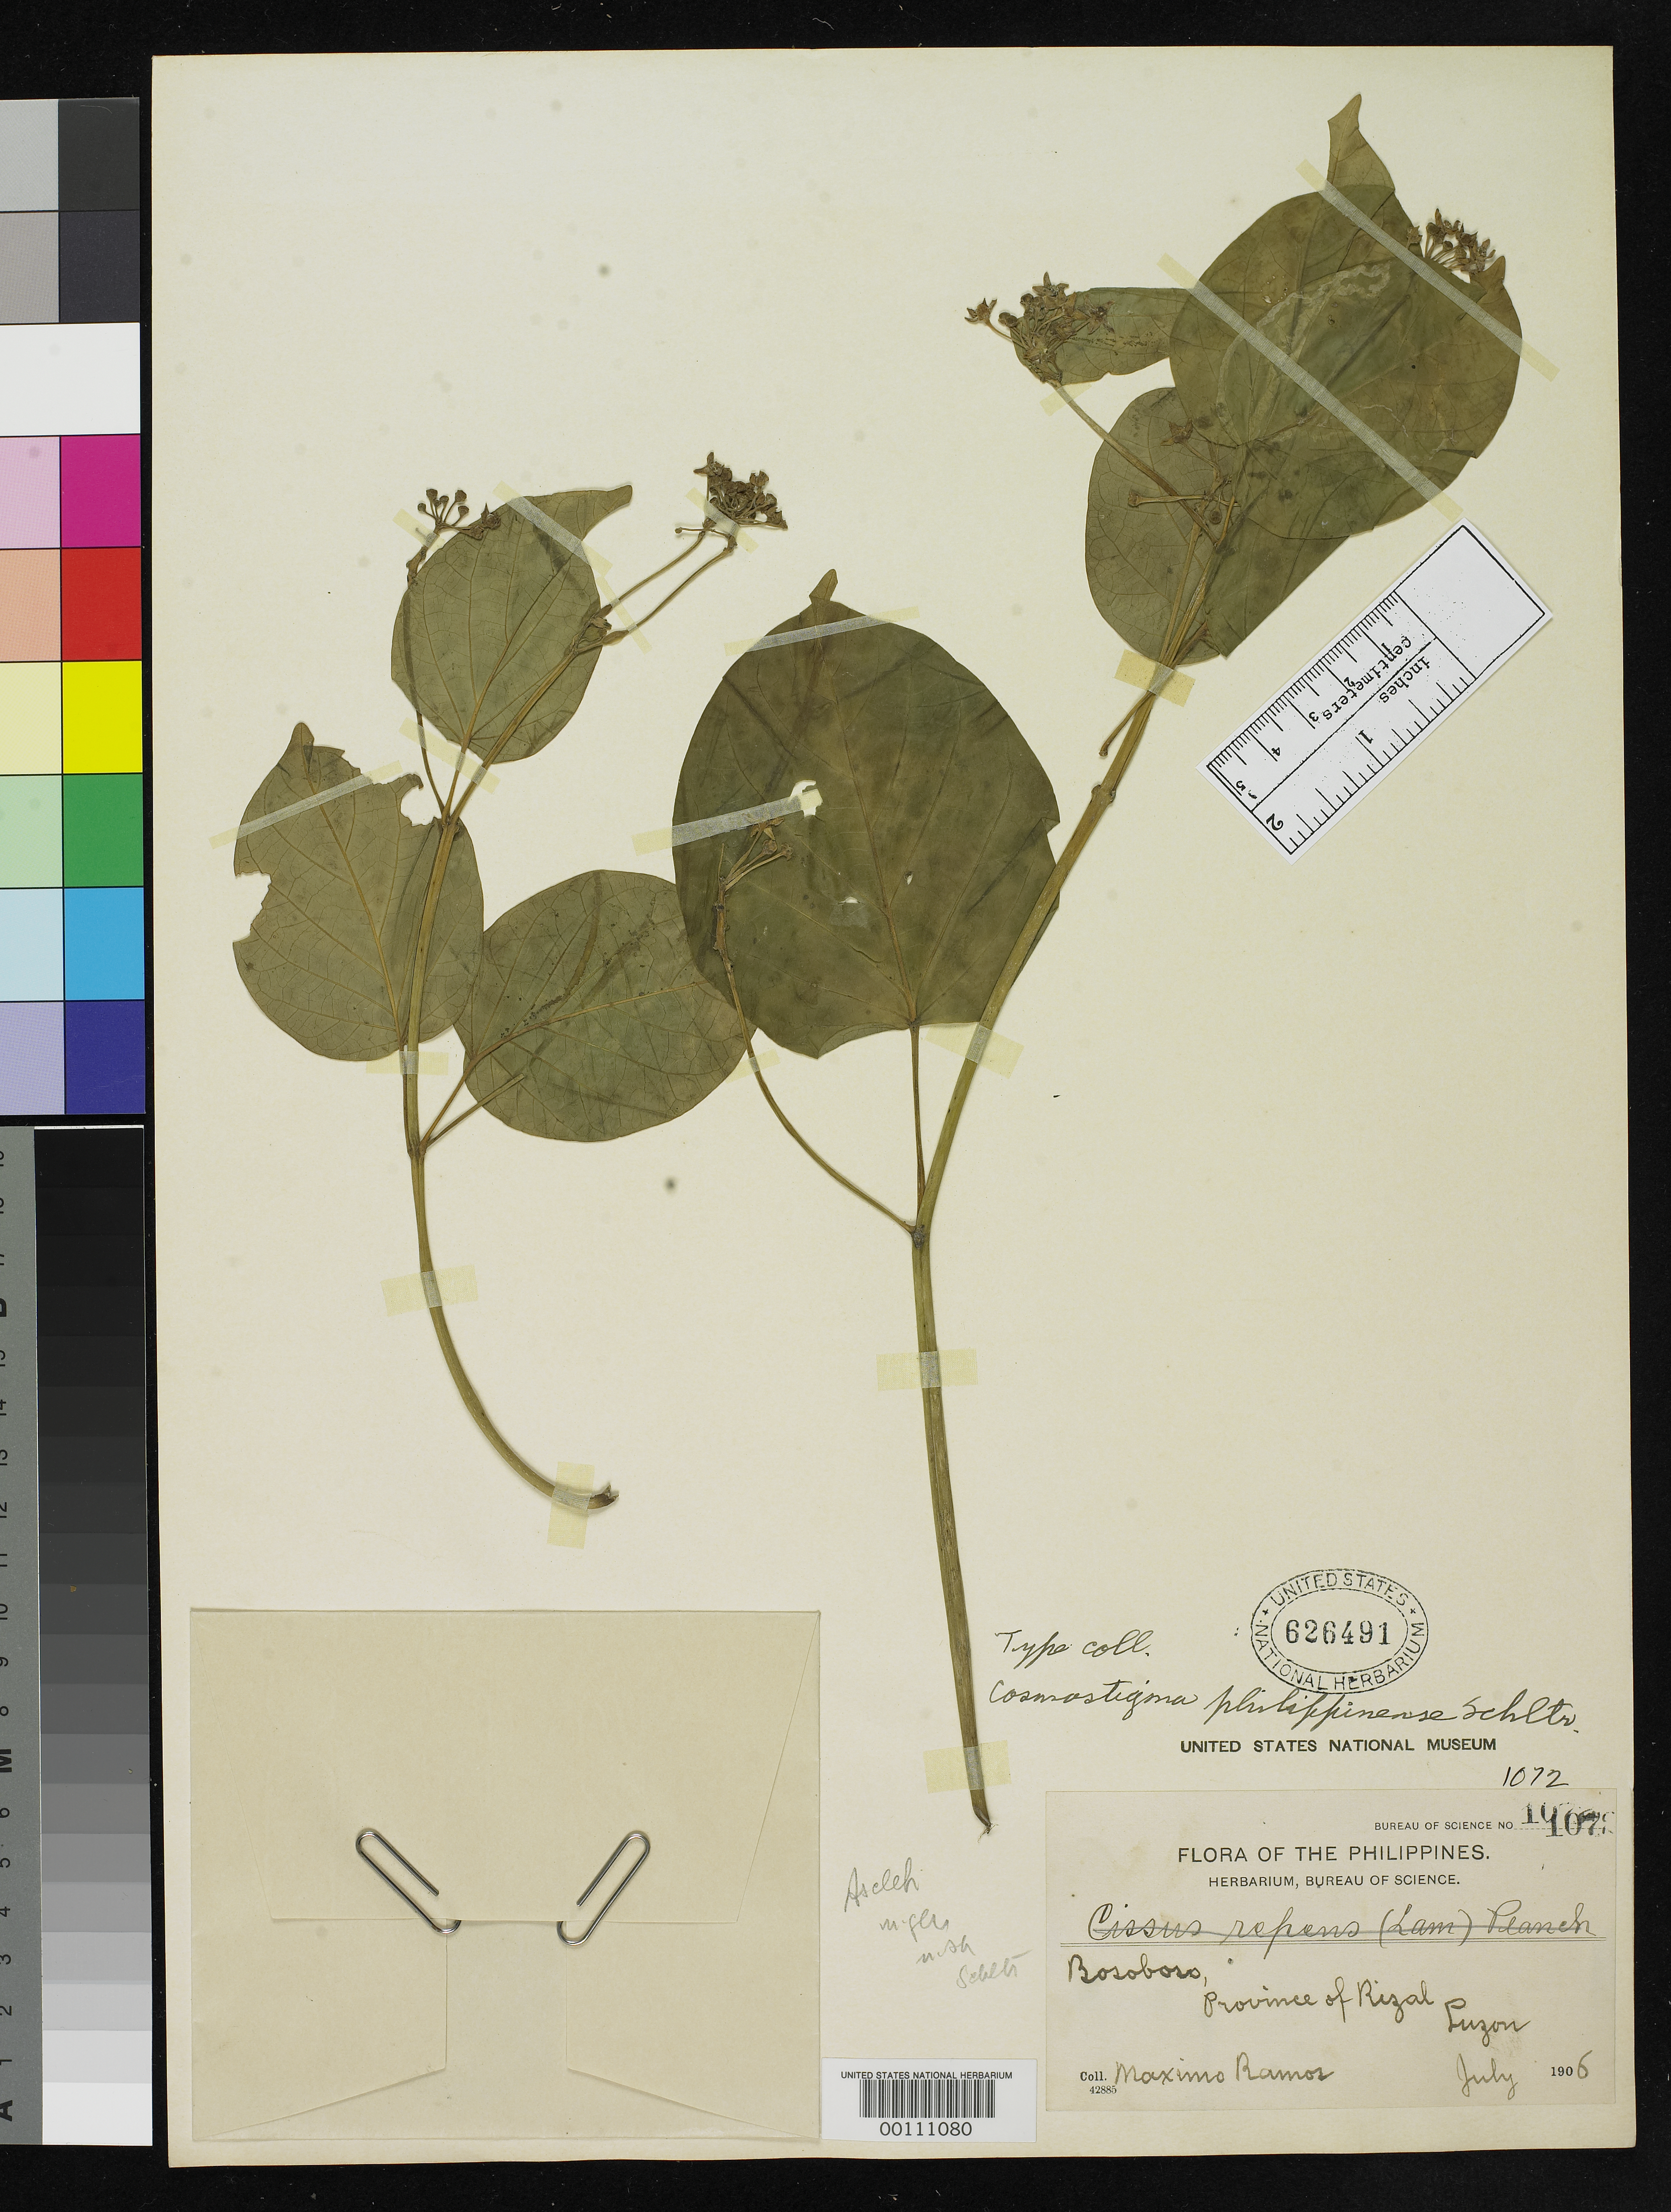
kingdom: Plantae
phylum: Tracheophyta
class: Magnoliopsida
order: Gentianales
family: Apocynaceae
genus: Cosmostigma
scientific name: Cosmostigma philippinense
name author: Schltr.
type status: Isotype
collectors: M. Ramos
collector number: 1072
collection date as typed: Jul 1906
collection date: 1906-07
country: Philippines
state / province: Calabarzon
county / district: Rizal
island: Luzon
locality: Bosoboso.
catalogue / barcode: US 626491